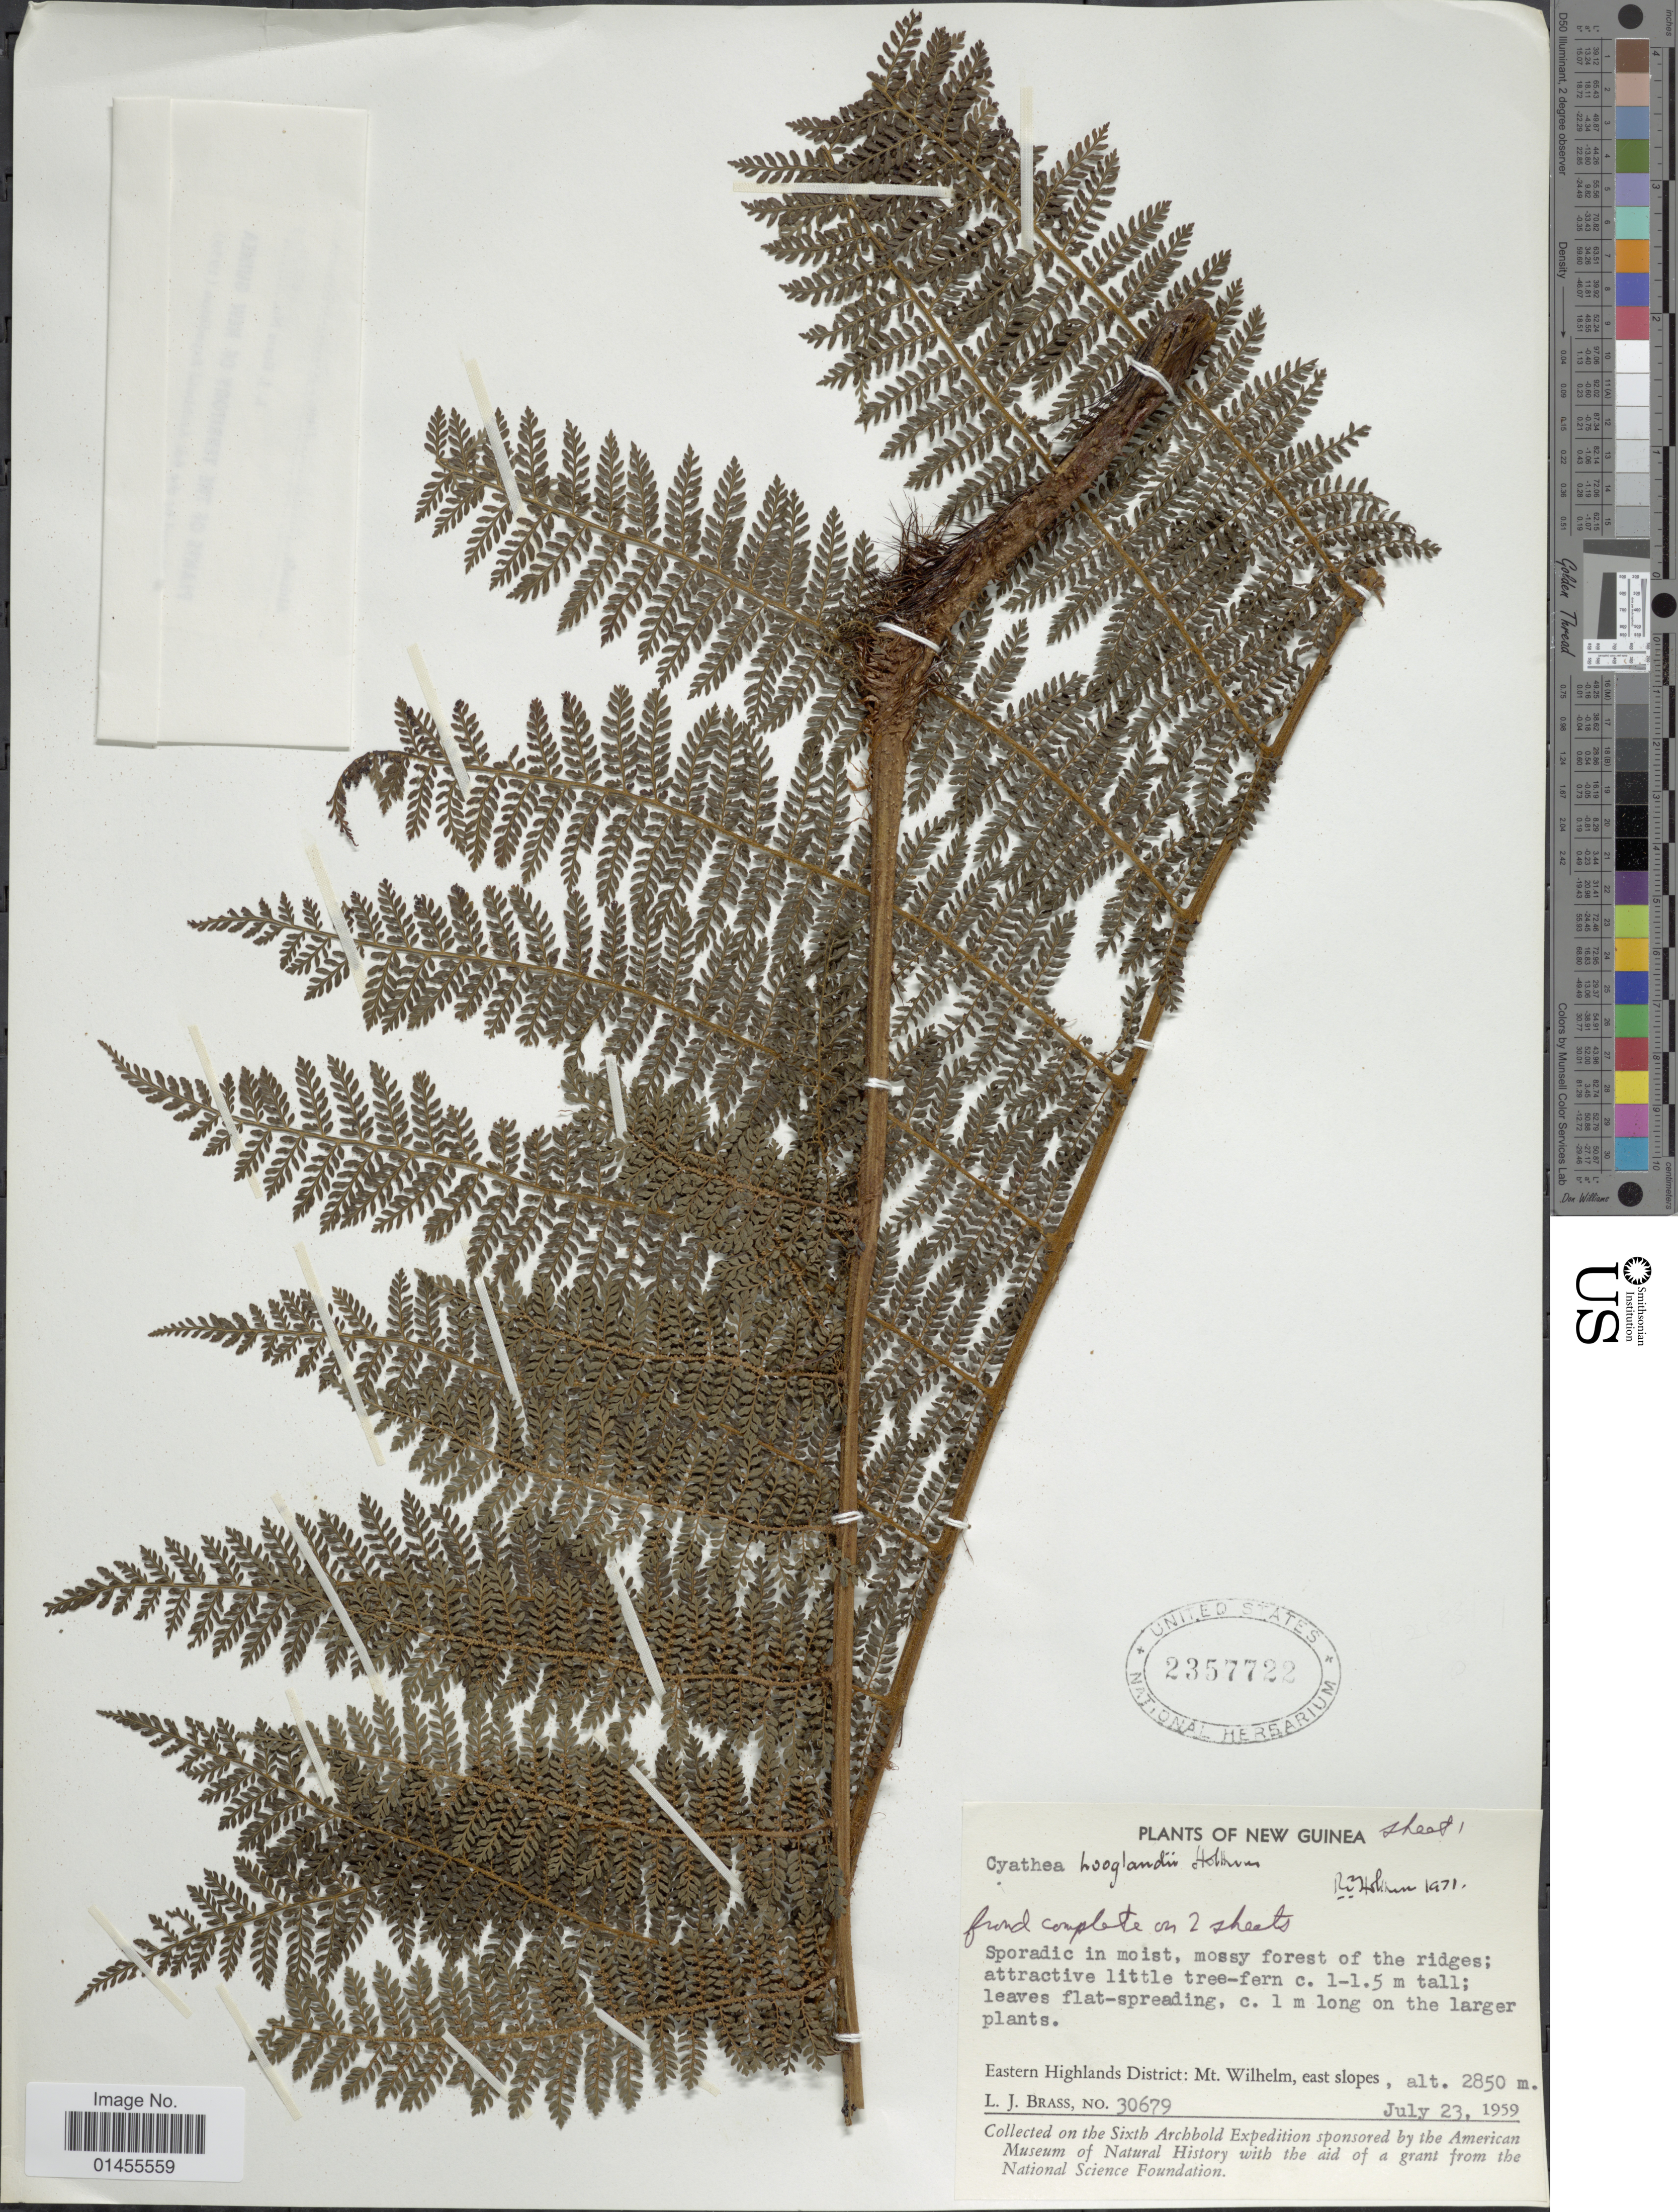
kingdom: Plantae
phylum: Tracheophyta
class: Polypodiopsida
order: Cyatheales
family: Cyatheaceae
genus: Alsophila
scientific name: Alsophila hooglandii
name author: (Holttum) R.M. Tryon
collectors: L. J. Brass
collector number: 30679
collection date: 1959-07-23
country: Papua New Guinea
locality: New Guinea, Eastern Highlands District: Mt. Wilhelm , east slopes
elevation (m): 2850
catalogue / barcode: US 2357722